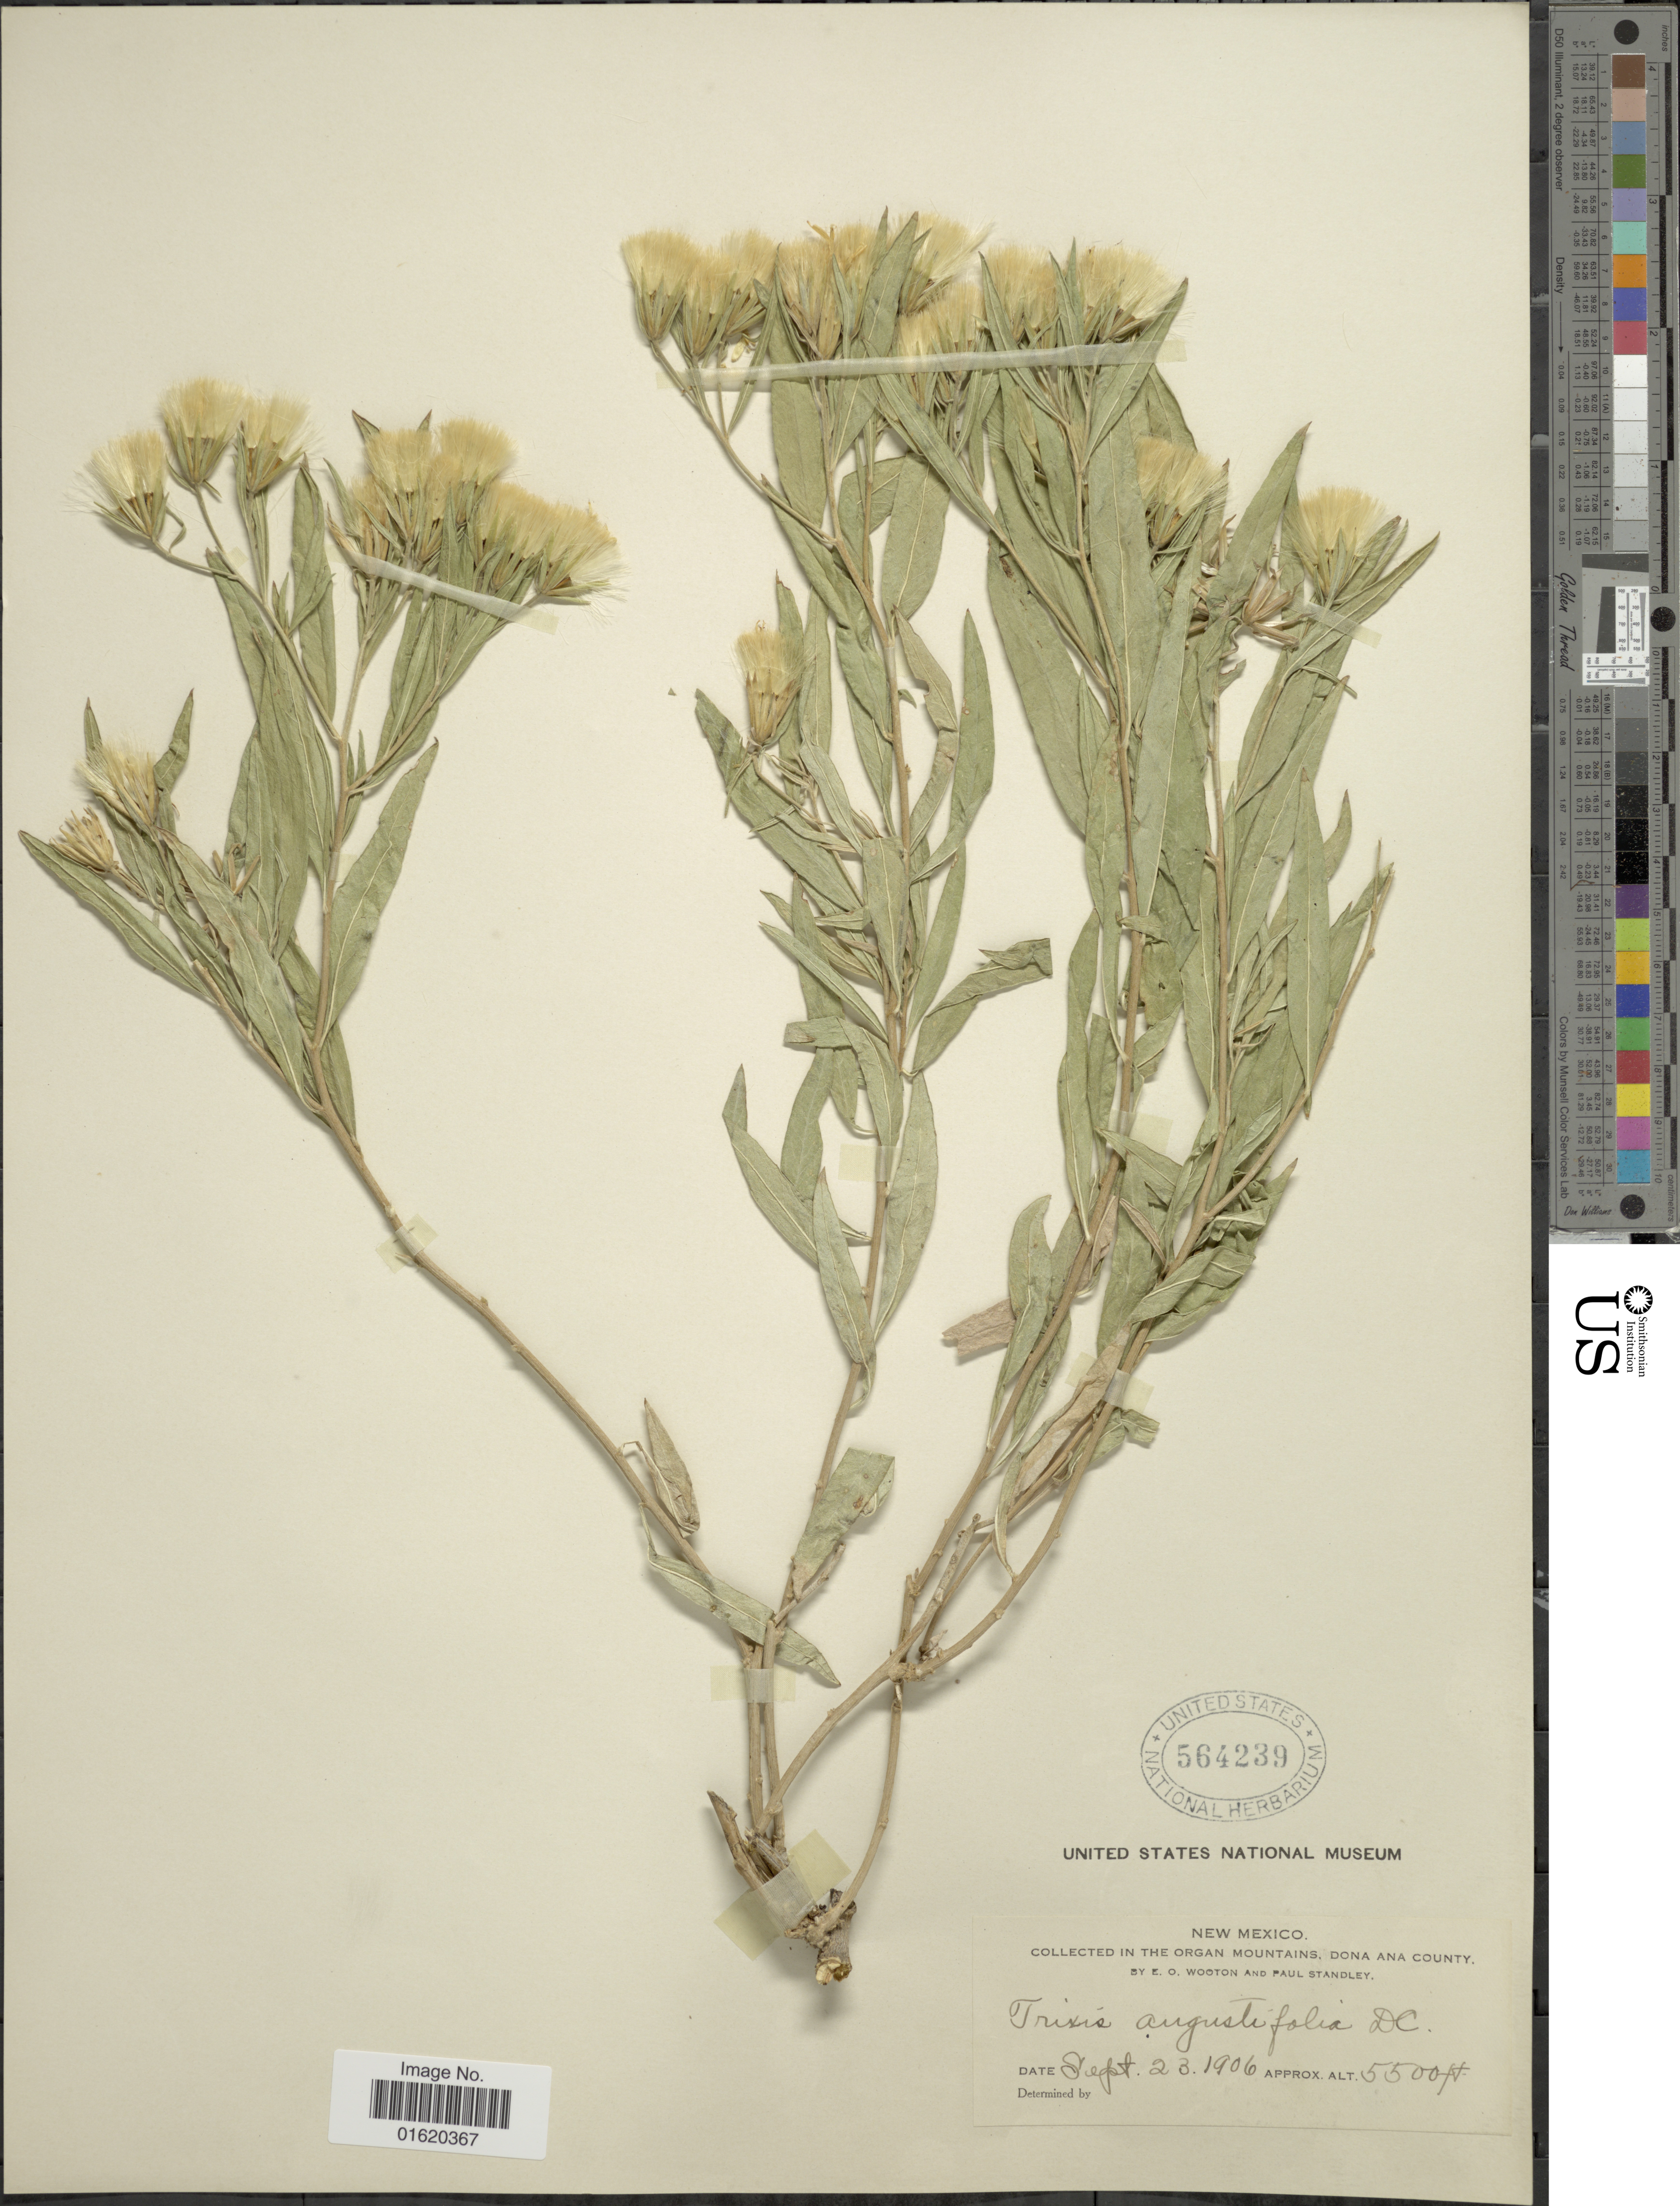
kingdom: Plantae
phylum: Tracheophyta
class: Magnoliopsida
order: Asterales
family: Asteraceae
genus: Trixis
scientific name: Trixis californica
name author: Kellogg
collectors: E. O. Wooton & P. C. Standley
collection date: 1906-09-23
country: United States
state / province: New Mexico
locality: Organ Mountains, Dona Ana County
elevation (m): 1676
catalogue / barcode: US 564239